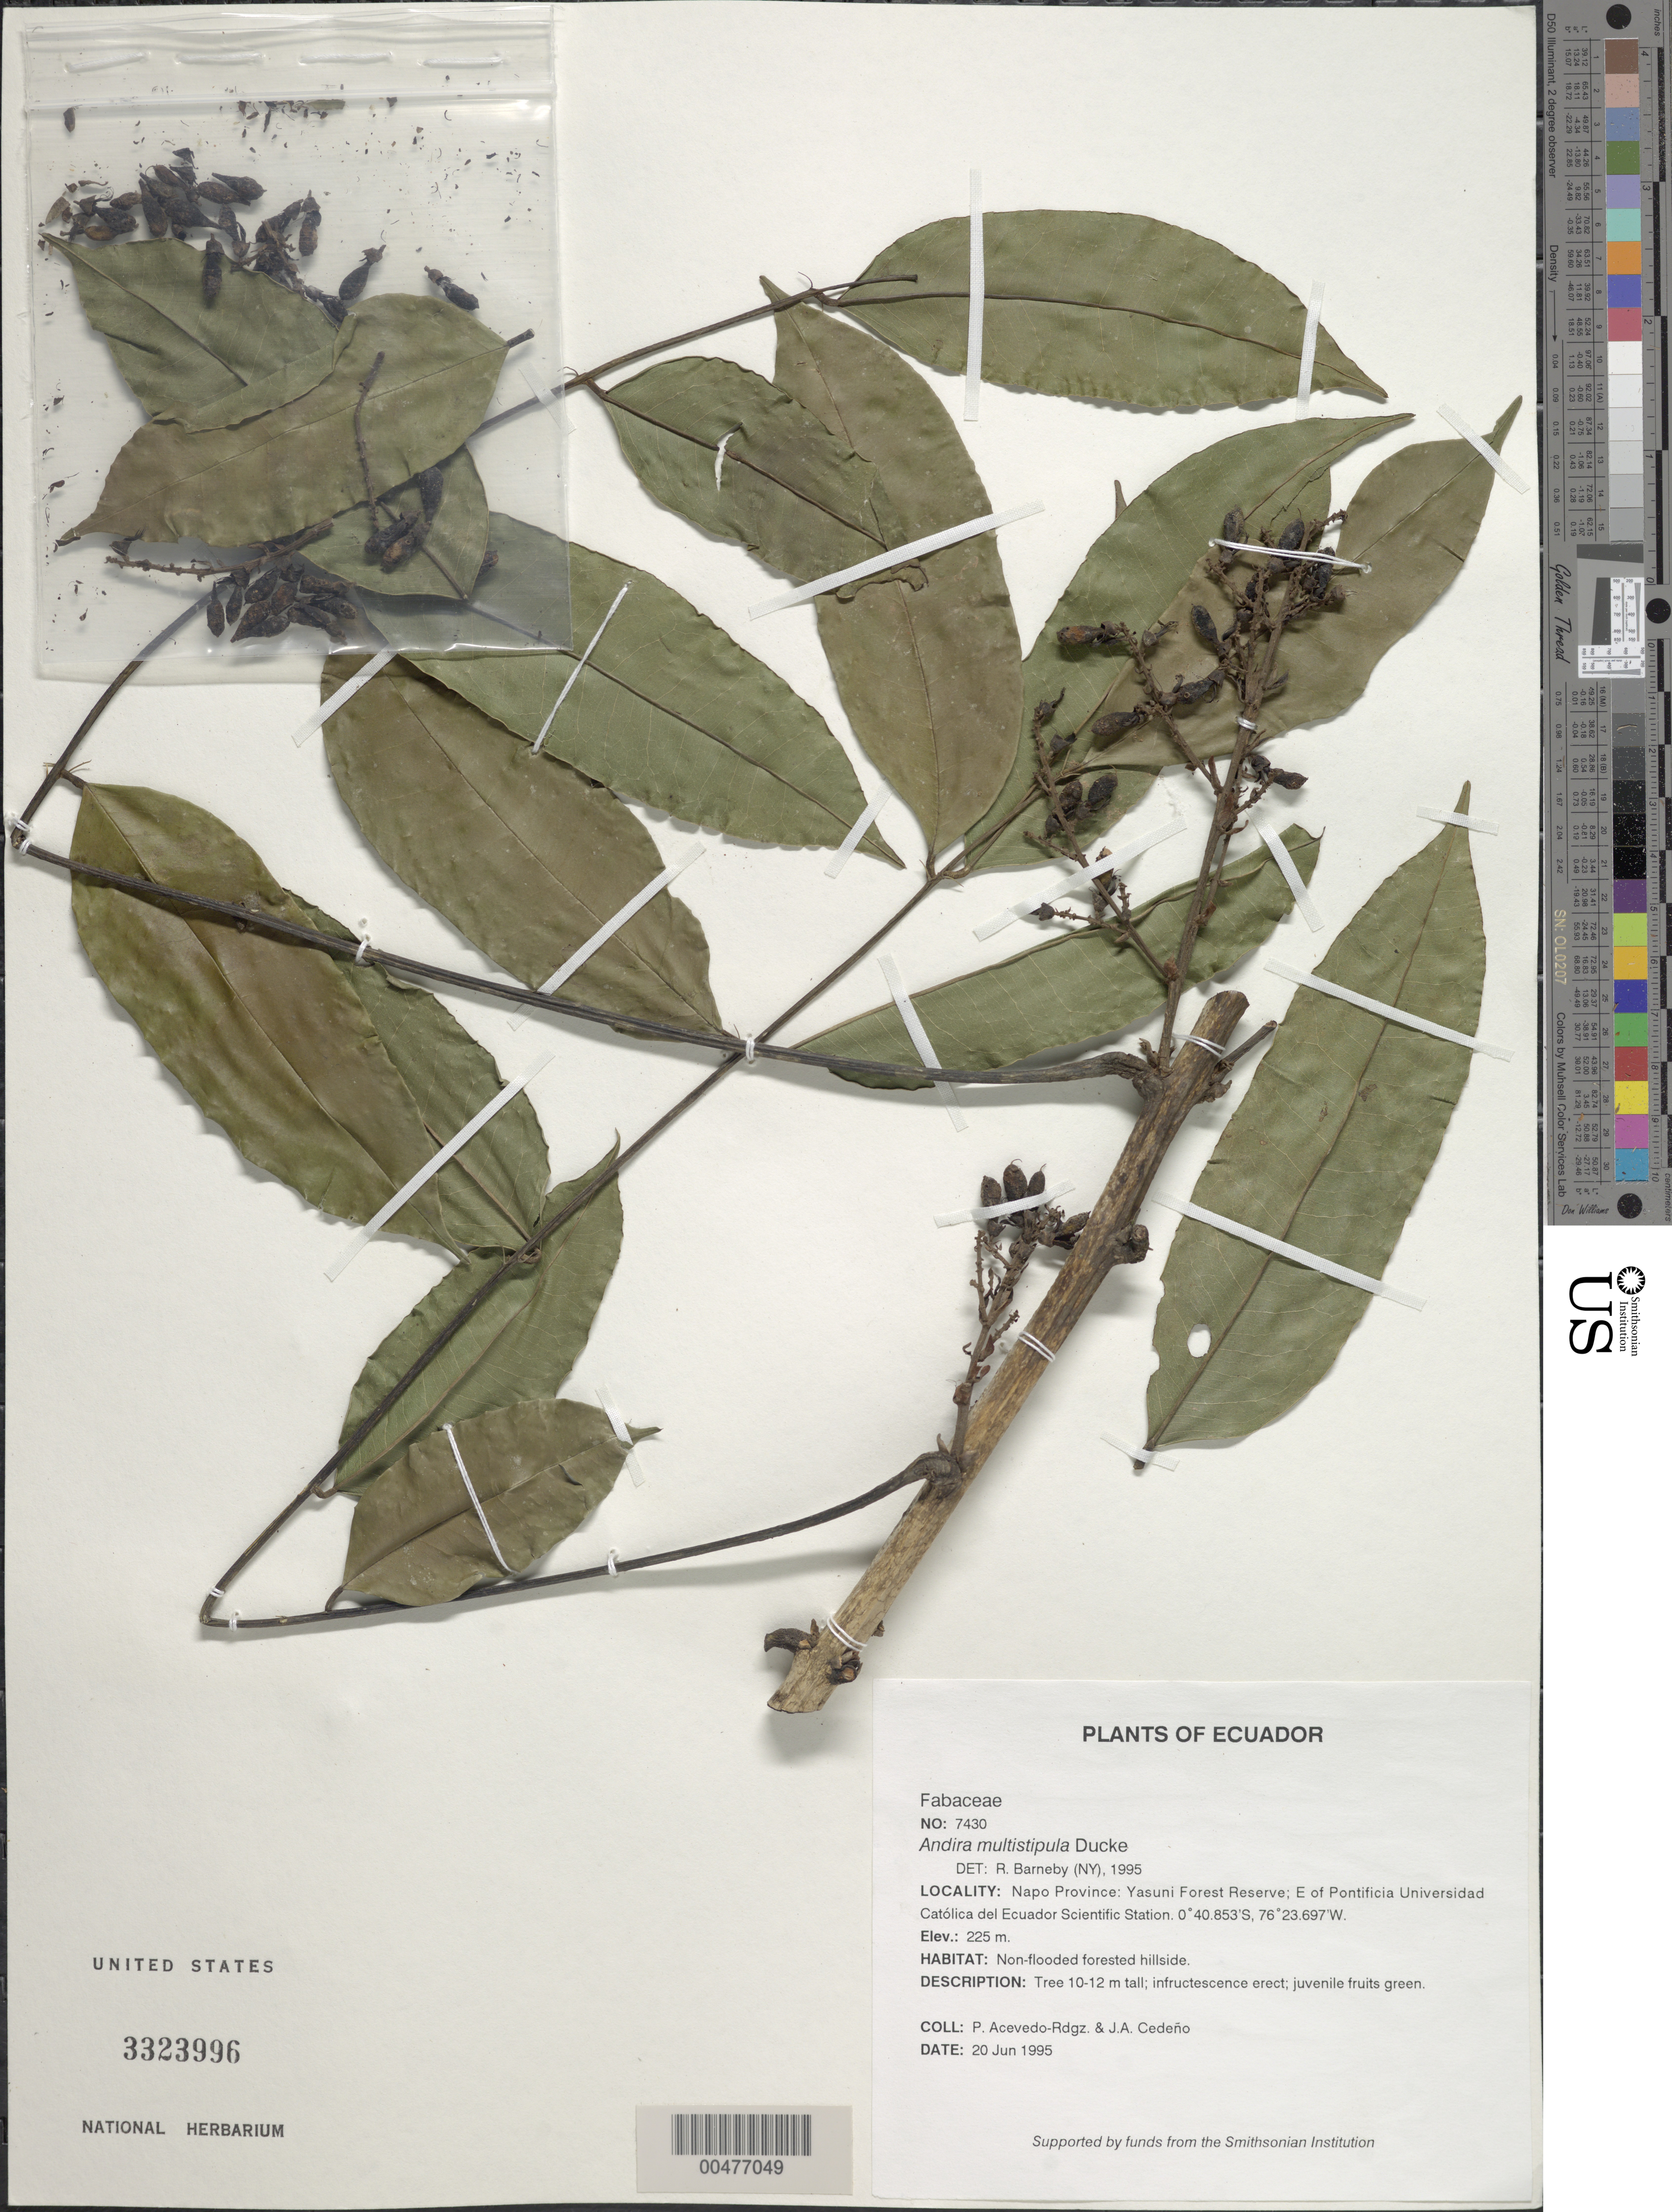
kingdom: Plantae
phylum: Tracheophyta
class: Magnoliopsida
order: Fabales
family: Fabaceae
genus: Andira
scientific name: Andira multistipula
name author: Ducke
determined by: Barneby, Rupert C., (NY)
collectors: P. Acevedo-Rodr. & J. A. Cedeño M.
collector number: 7430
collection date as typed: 20 Jun 1995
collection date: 1995-06-20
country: Ecuador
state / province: Napo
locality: Napo Province: Yasuni Forest Reserve; E of Pontificia Universidad Católica del Ecuador Scientific Station.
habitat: Non-flooded forested hillside.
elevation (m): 225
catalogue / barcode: US 3323996